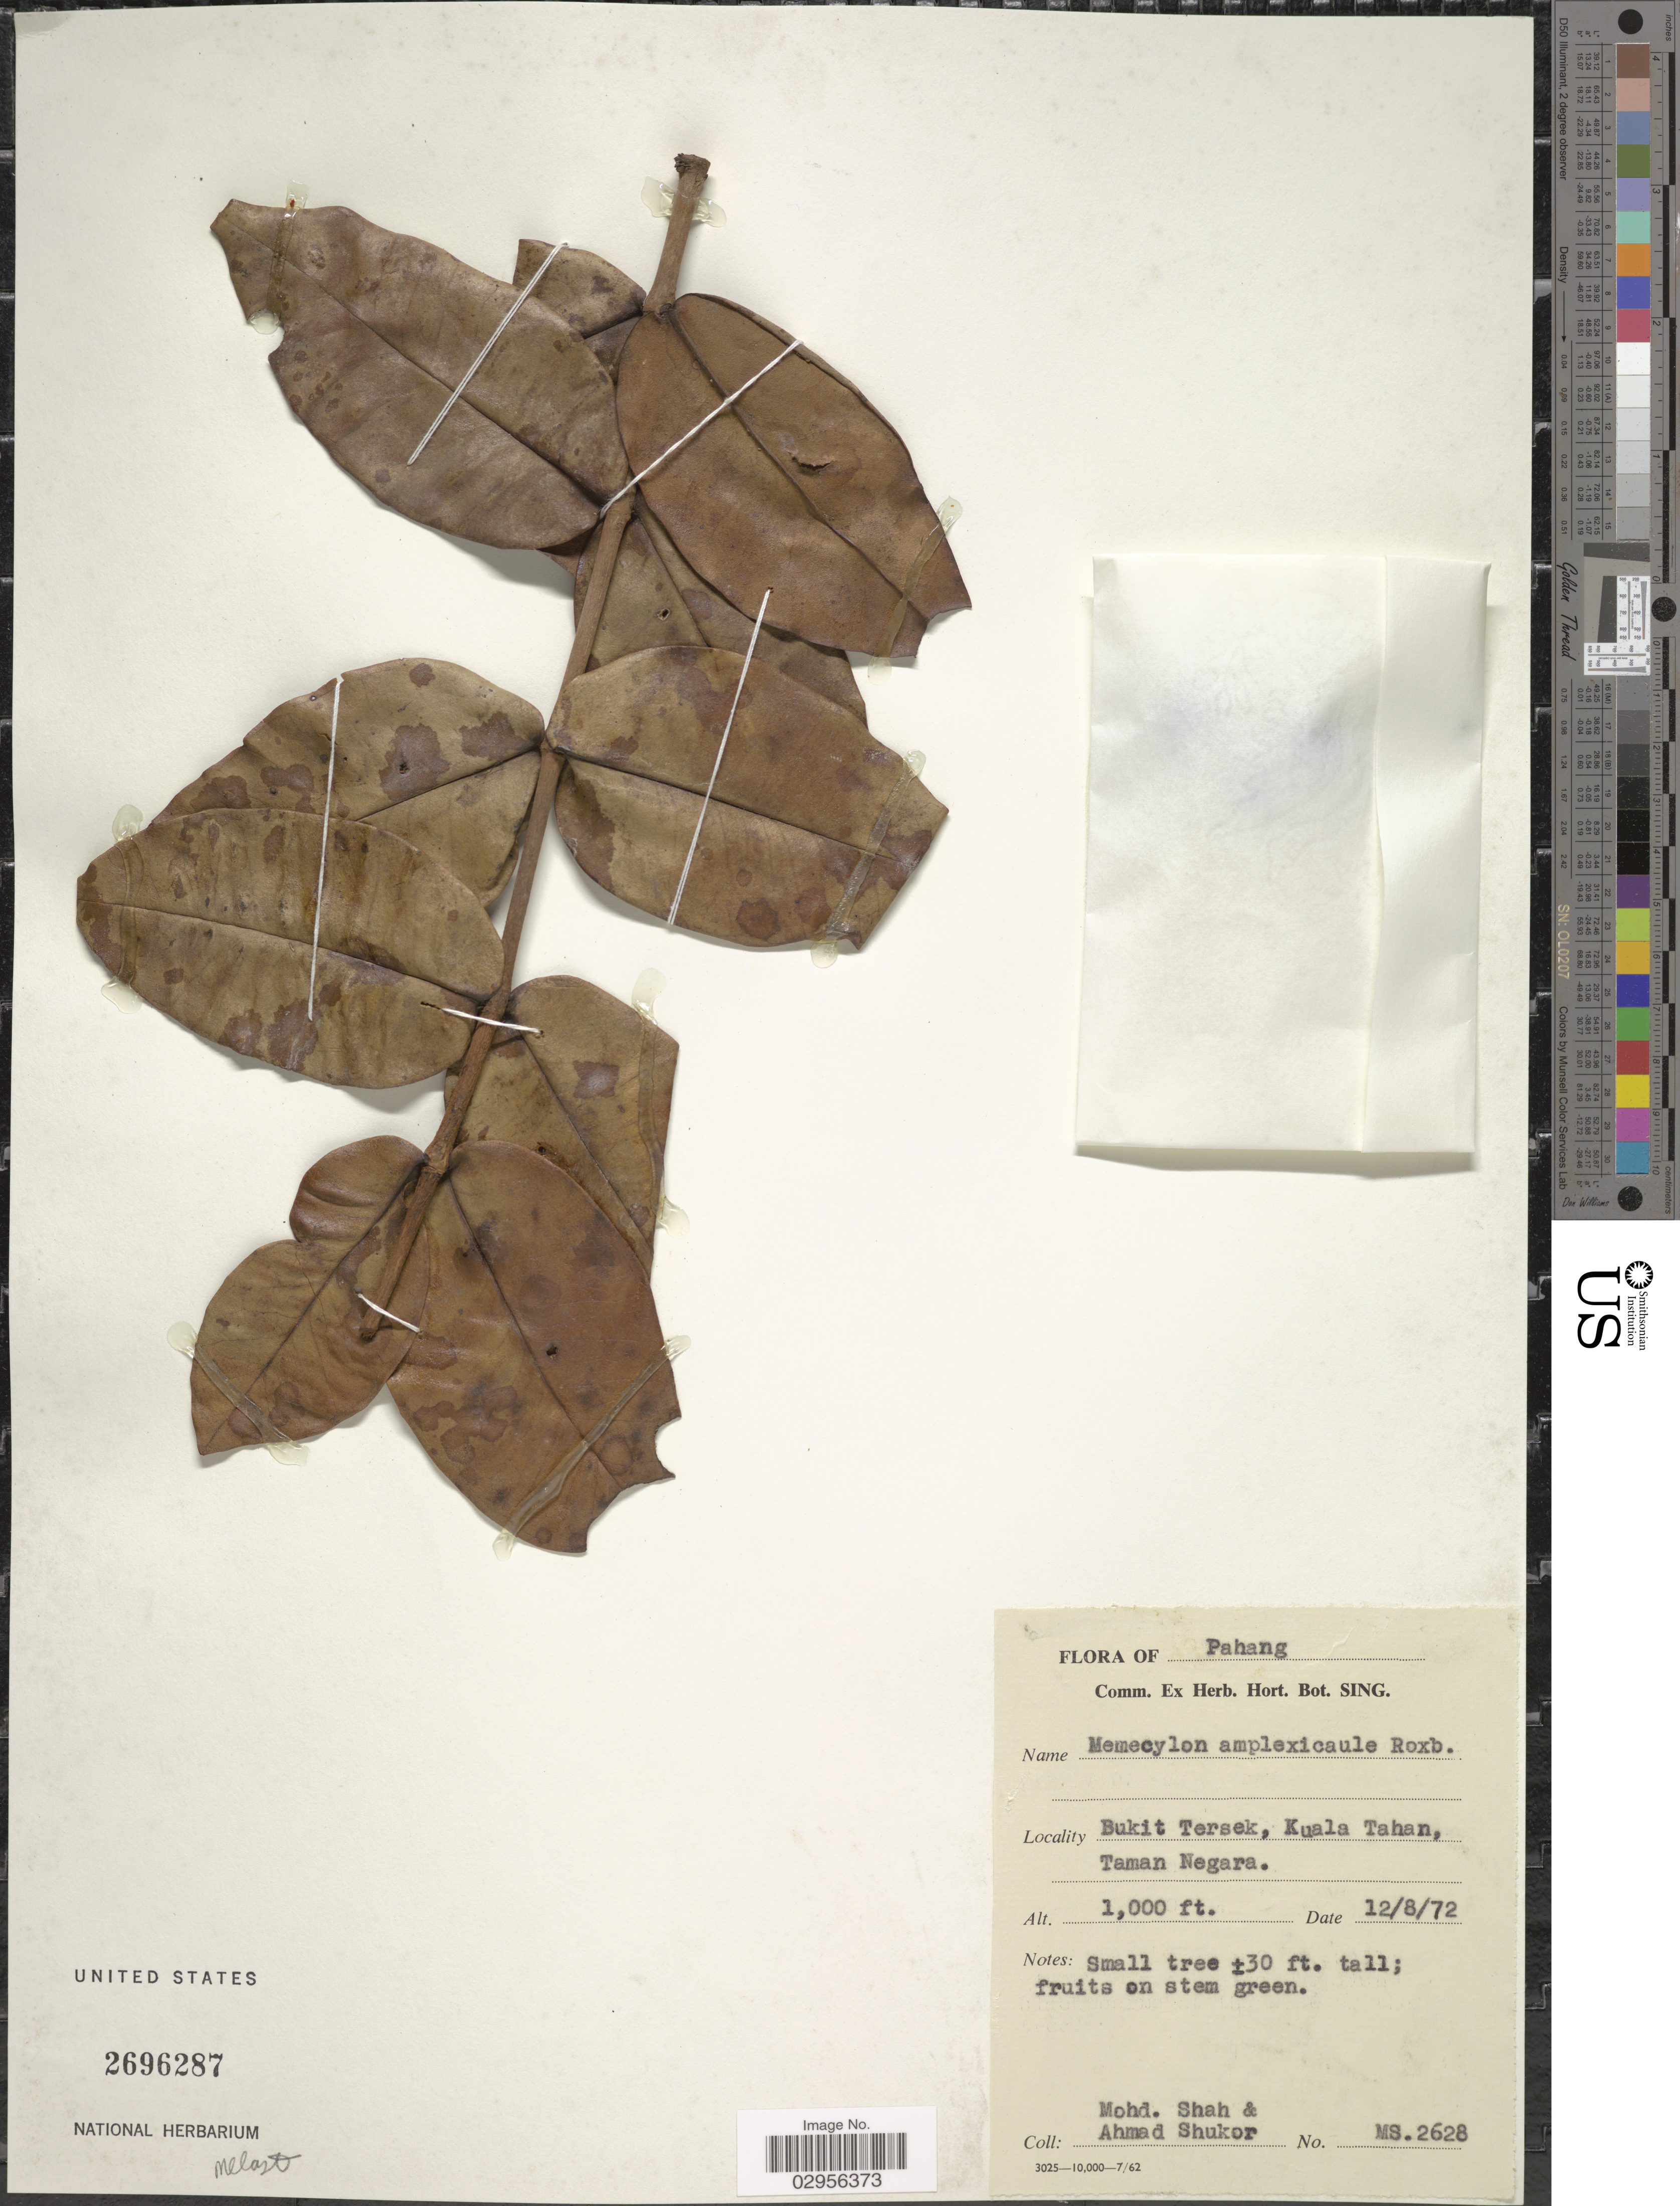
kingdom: Plantae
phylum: Tracheophyta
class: Magnoliopsida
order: Myrtales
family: Melastomataceae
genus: Memecylon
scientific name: Memecylon amplexicaule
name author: Roxb.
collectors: M. Shah & A. Shukor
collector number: MS2628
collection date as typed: Transcribed d/m/y: 12/8/72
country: Malaysia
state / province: Pahang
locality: Bukit Tersek, Kuala Tahan, Taman Negara.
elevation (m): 305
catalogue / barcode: US 2696287